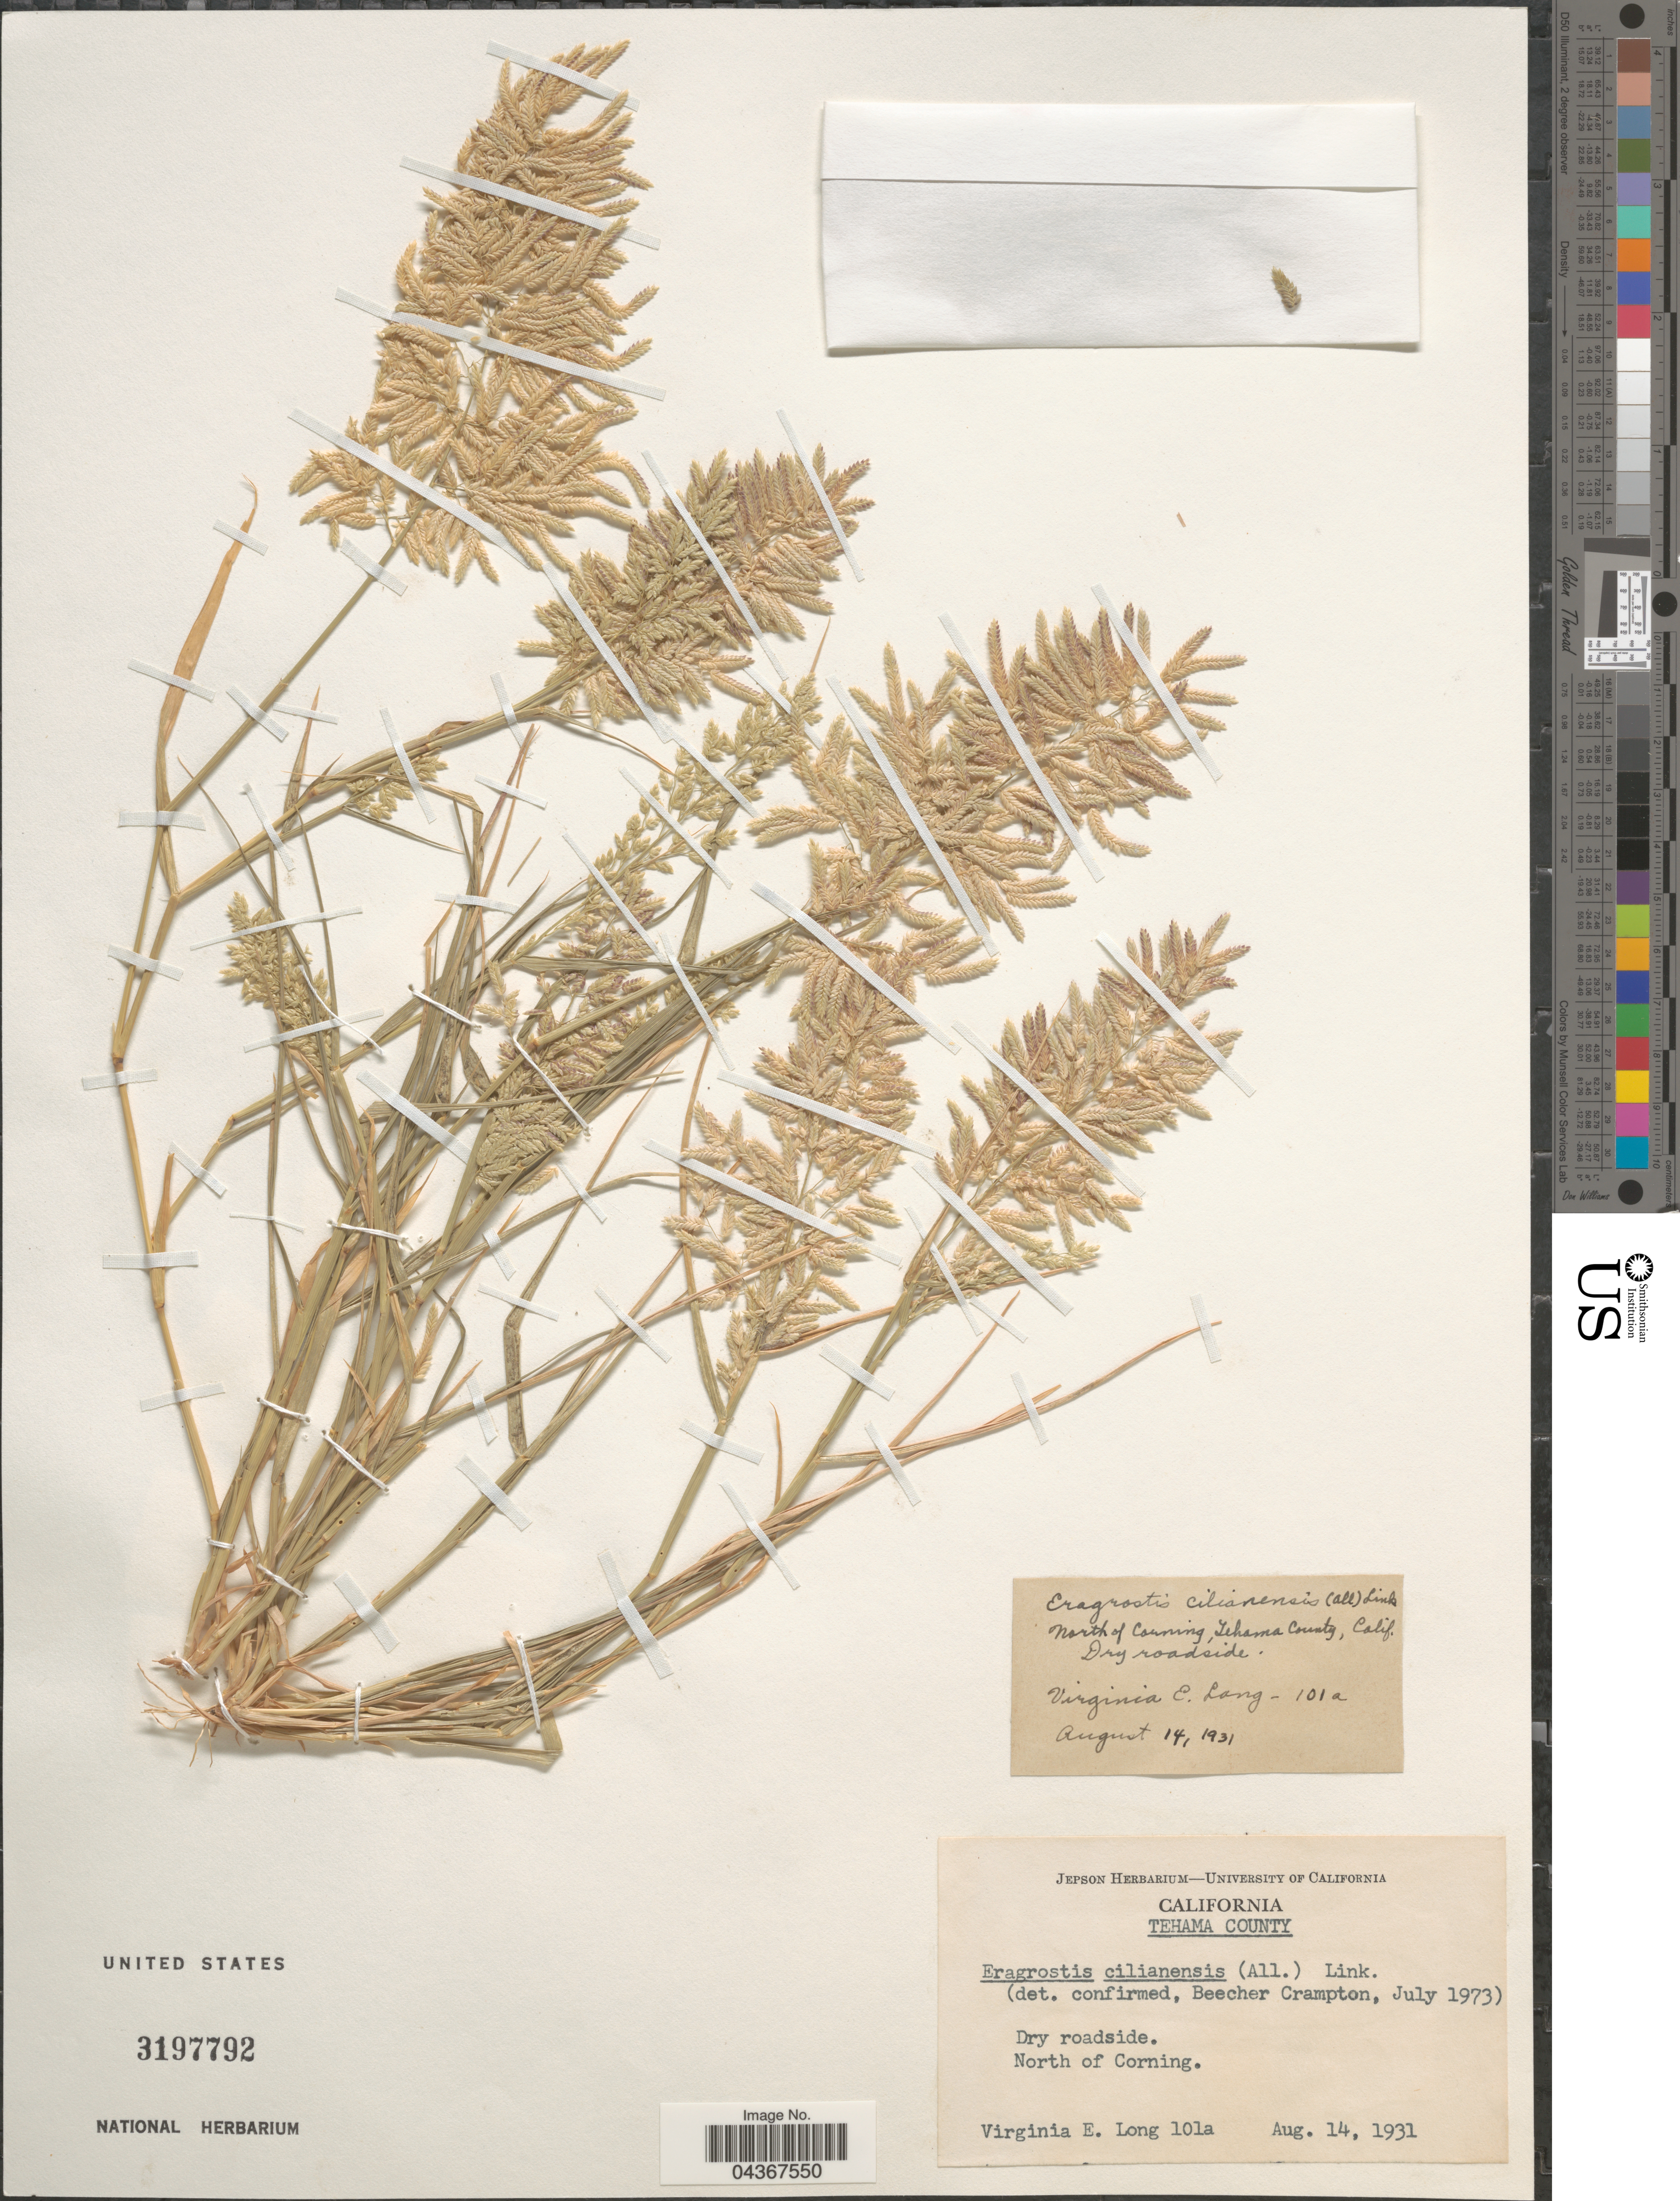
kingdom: Plantae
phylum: Tracheophyta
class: Liliopsida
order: Poales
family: Poaceae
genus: Eragrostis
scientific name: Eragrostis cilianensis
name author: (Bellardi) Vignolo ex Janch.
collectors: V. Long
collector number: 101a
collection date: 1931-08-14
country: United States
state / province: California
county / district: Tehama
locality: Tehama County. Dry roadside. North of Corning.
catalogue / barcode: US 3197792